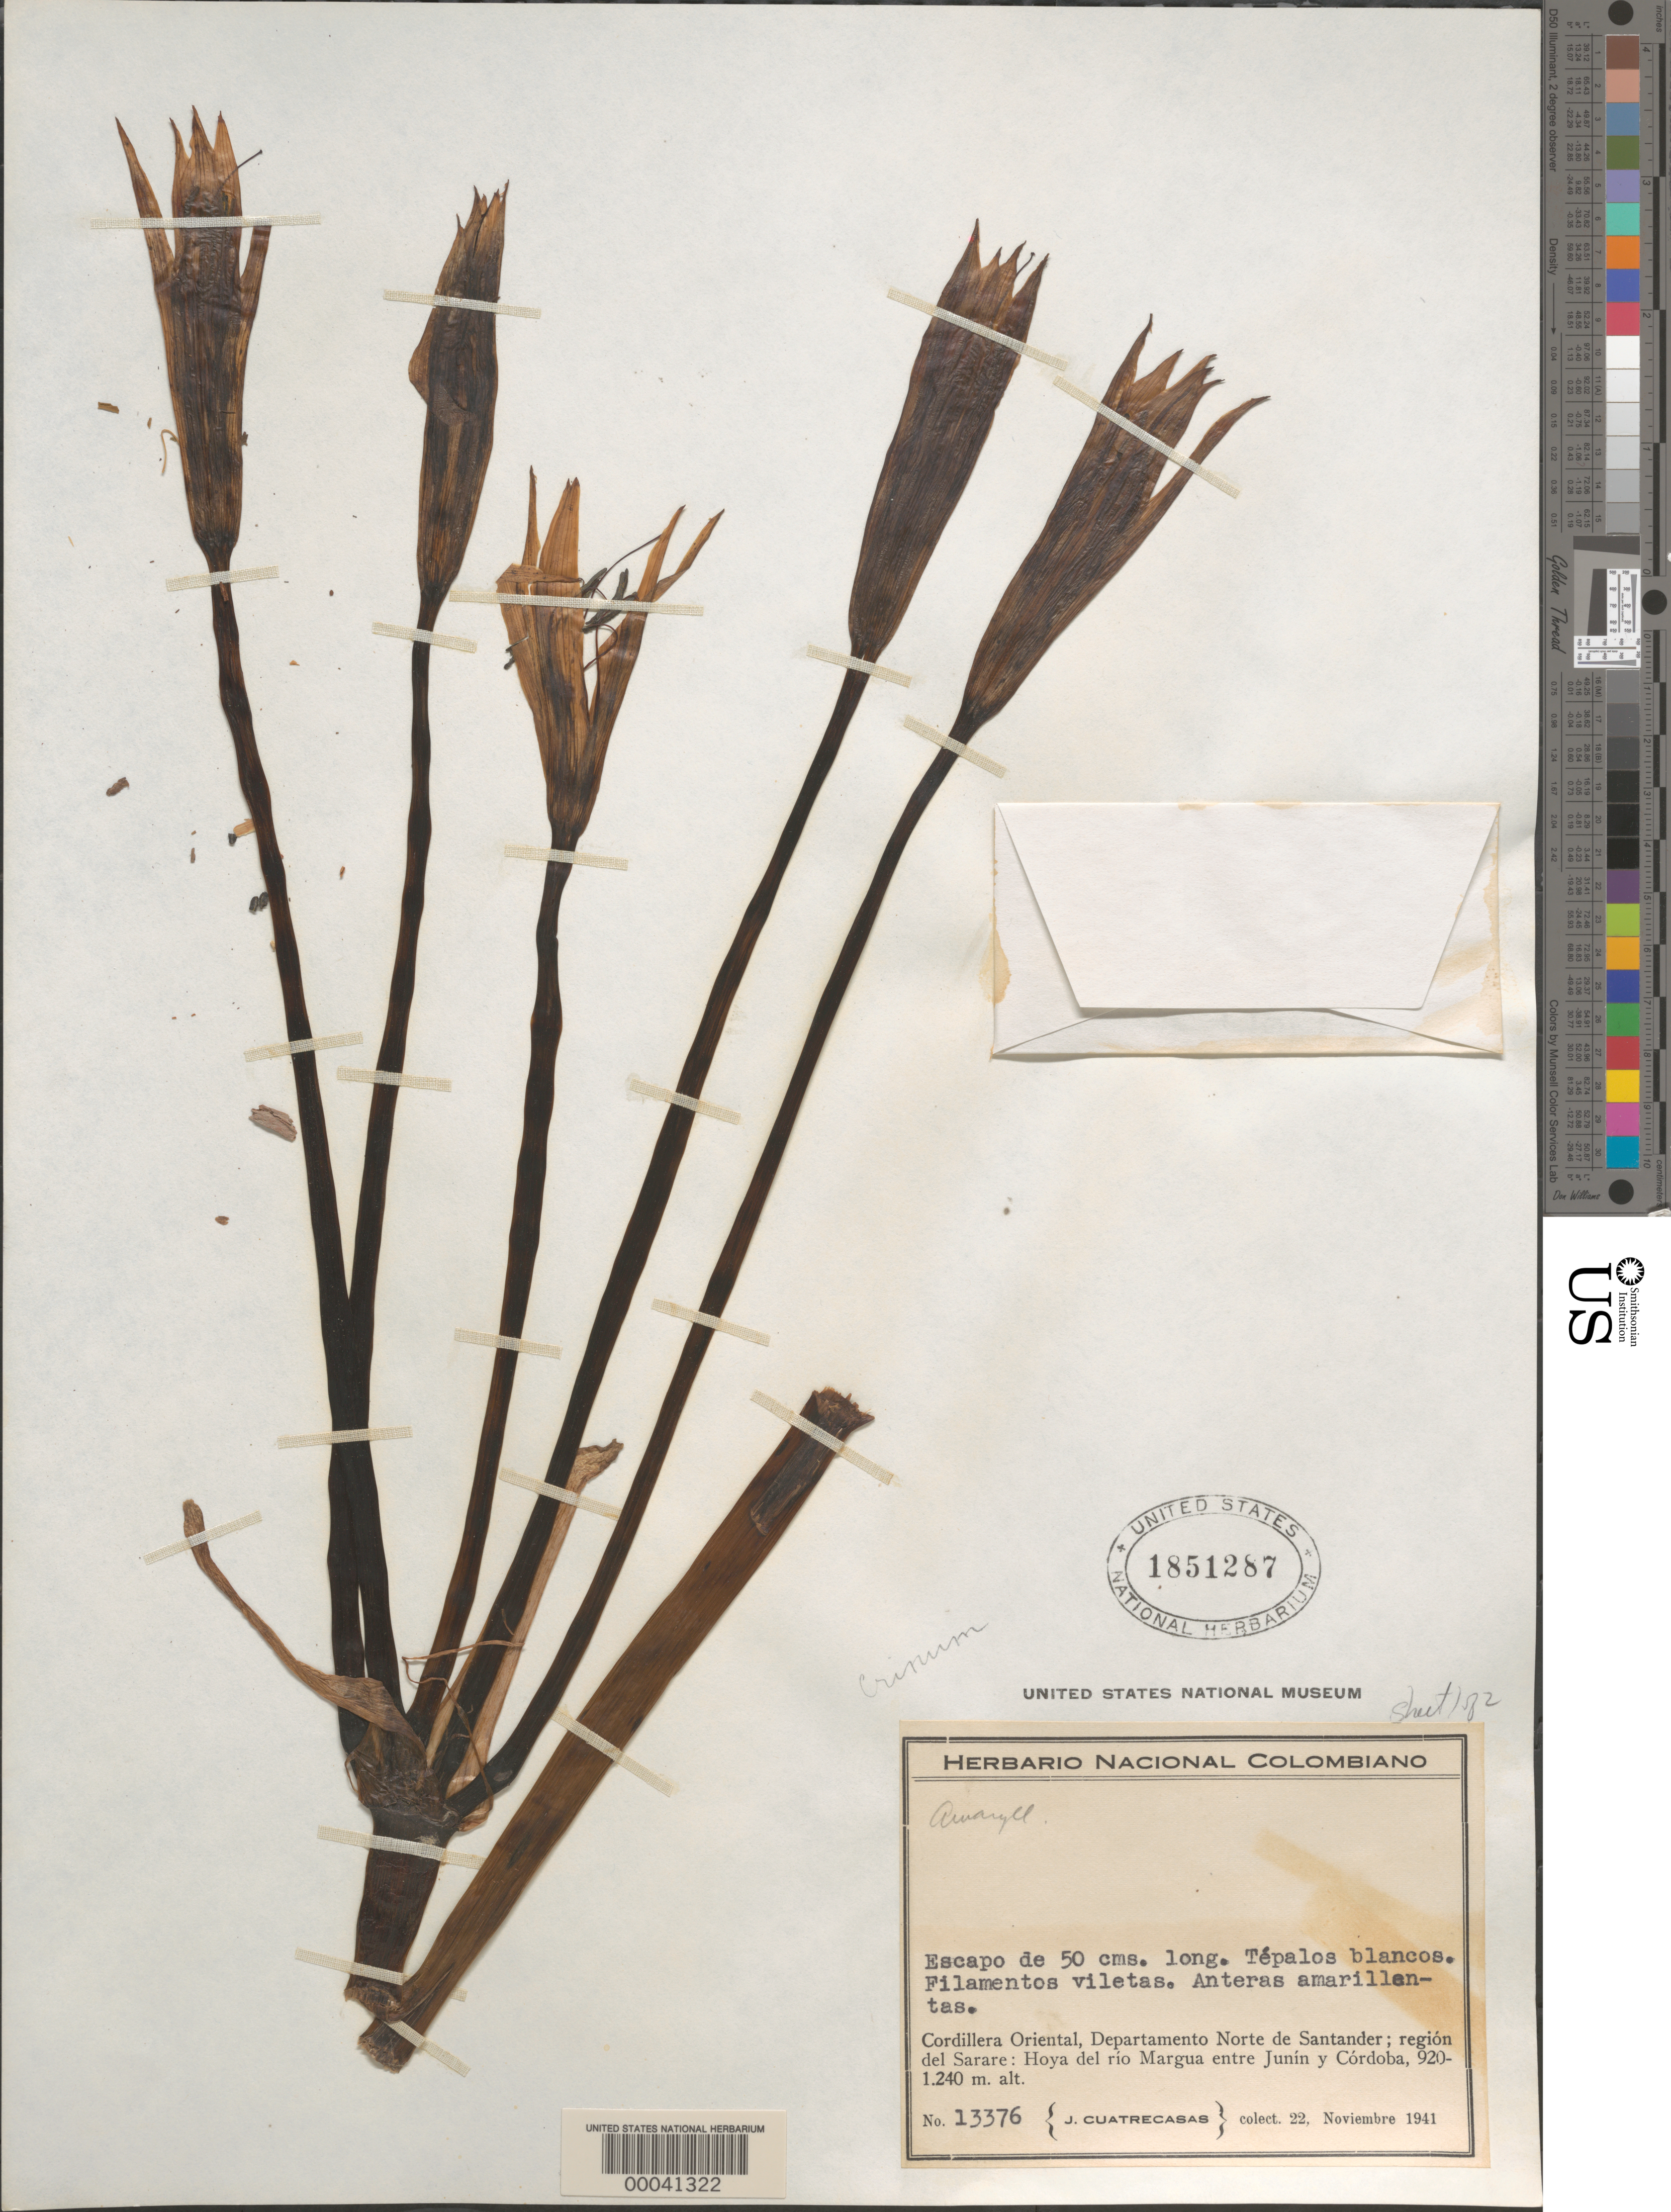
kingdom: Plantae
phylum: Tracheophyta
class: Liliopsida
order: Asparagales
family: Amaryllidaceae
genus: Crinum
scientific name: Crinum sp.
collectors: J. Cuatrecasas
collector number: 13376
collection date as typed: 22 Nov 1941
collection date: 1941-11-22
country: Colombia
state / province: Norte de Santander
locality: Valley of Rio Margua, between Junin and Cordoba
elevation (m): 1240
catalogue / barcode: US 1851287